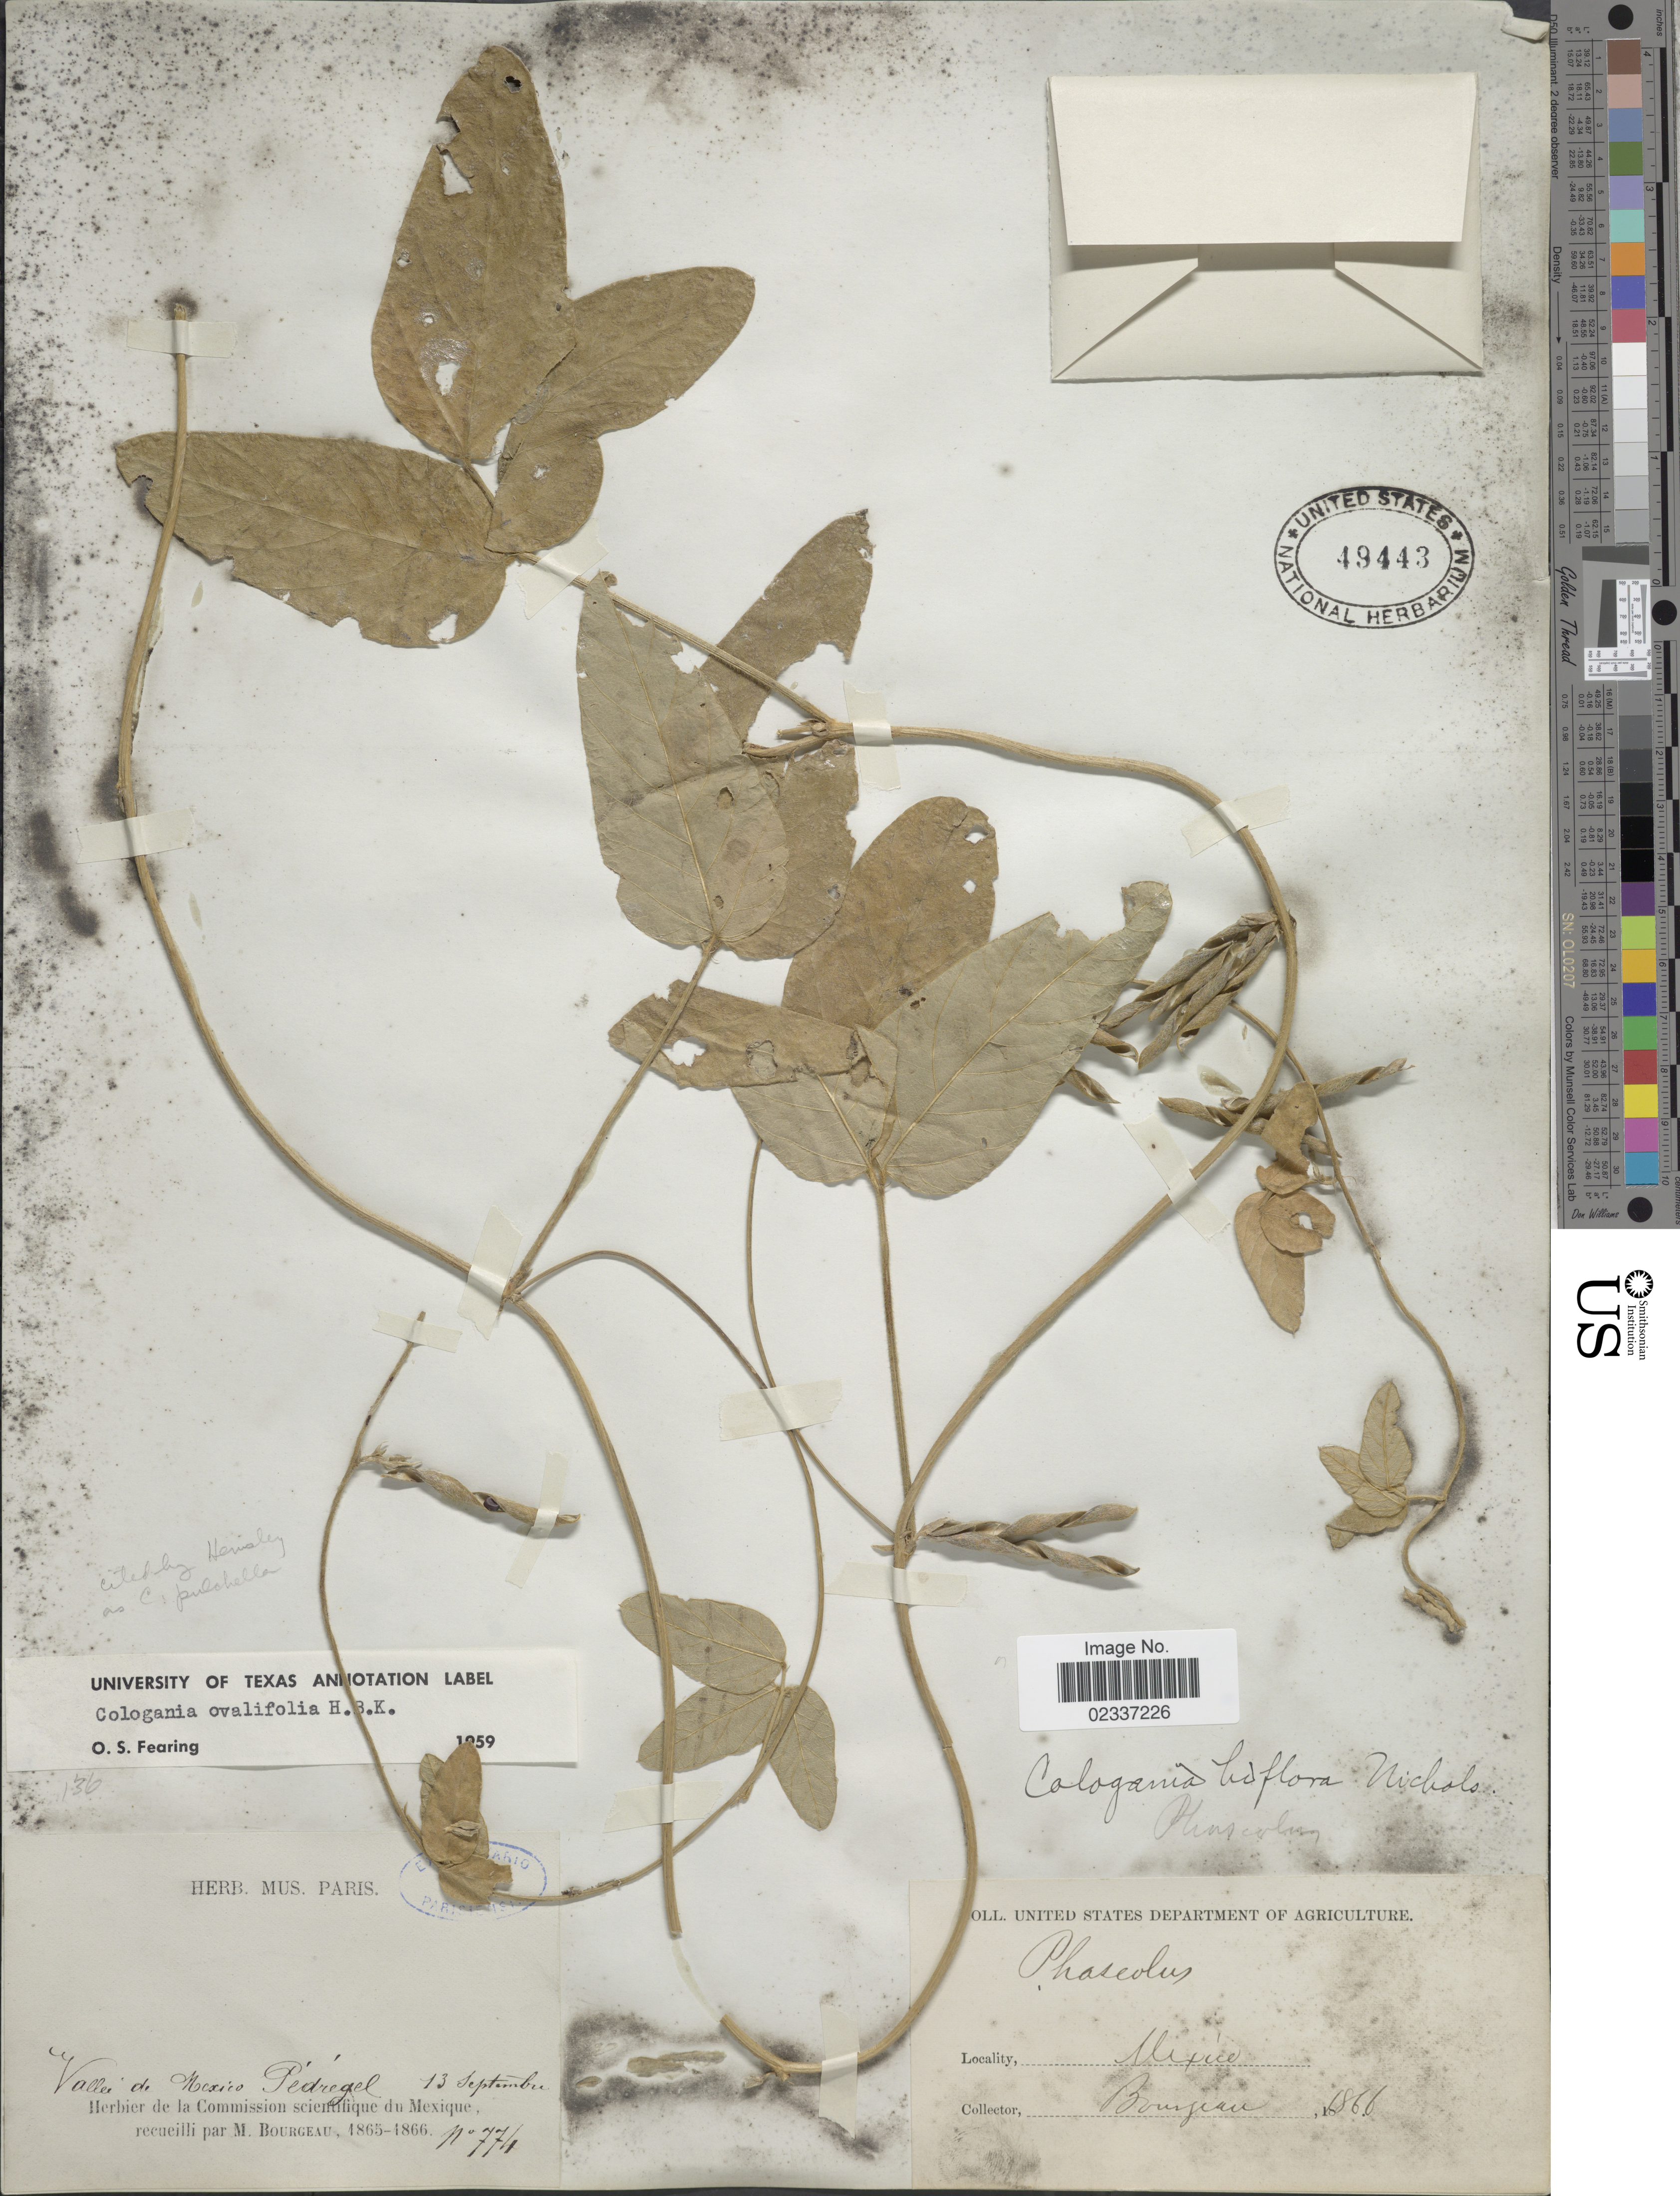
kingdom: Plantae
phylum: Tracheophyta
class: Magnoliopsida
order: Fabales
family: Fabaceae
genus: Cologania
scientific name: Cologania broussonetii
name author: (Balb.) DC.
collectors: M. Bourgeau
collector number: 774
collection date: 1866-09-13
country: Mexico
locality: Vallee de Mexico Pédrégel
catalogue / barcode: US 49443